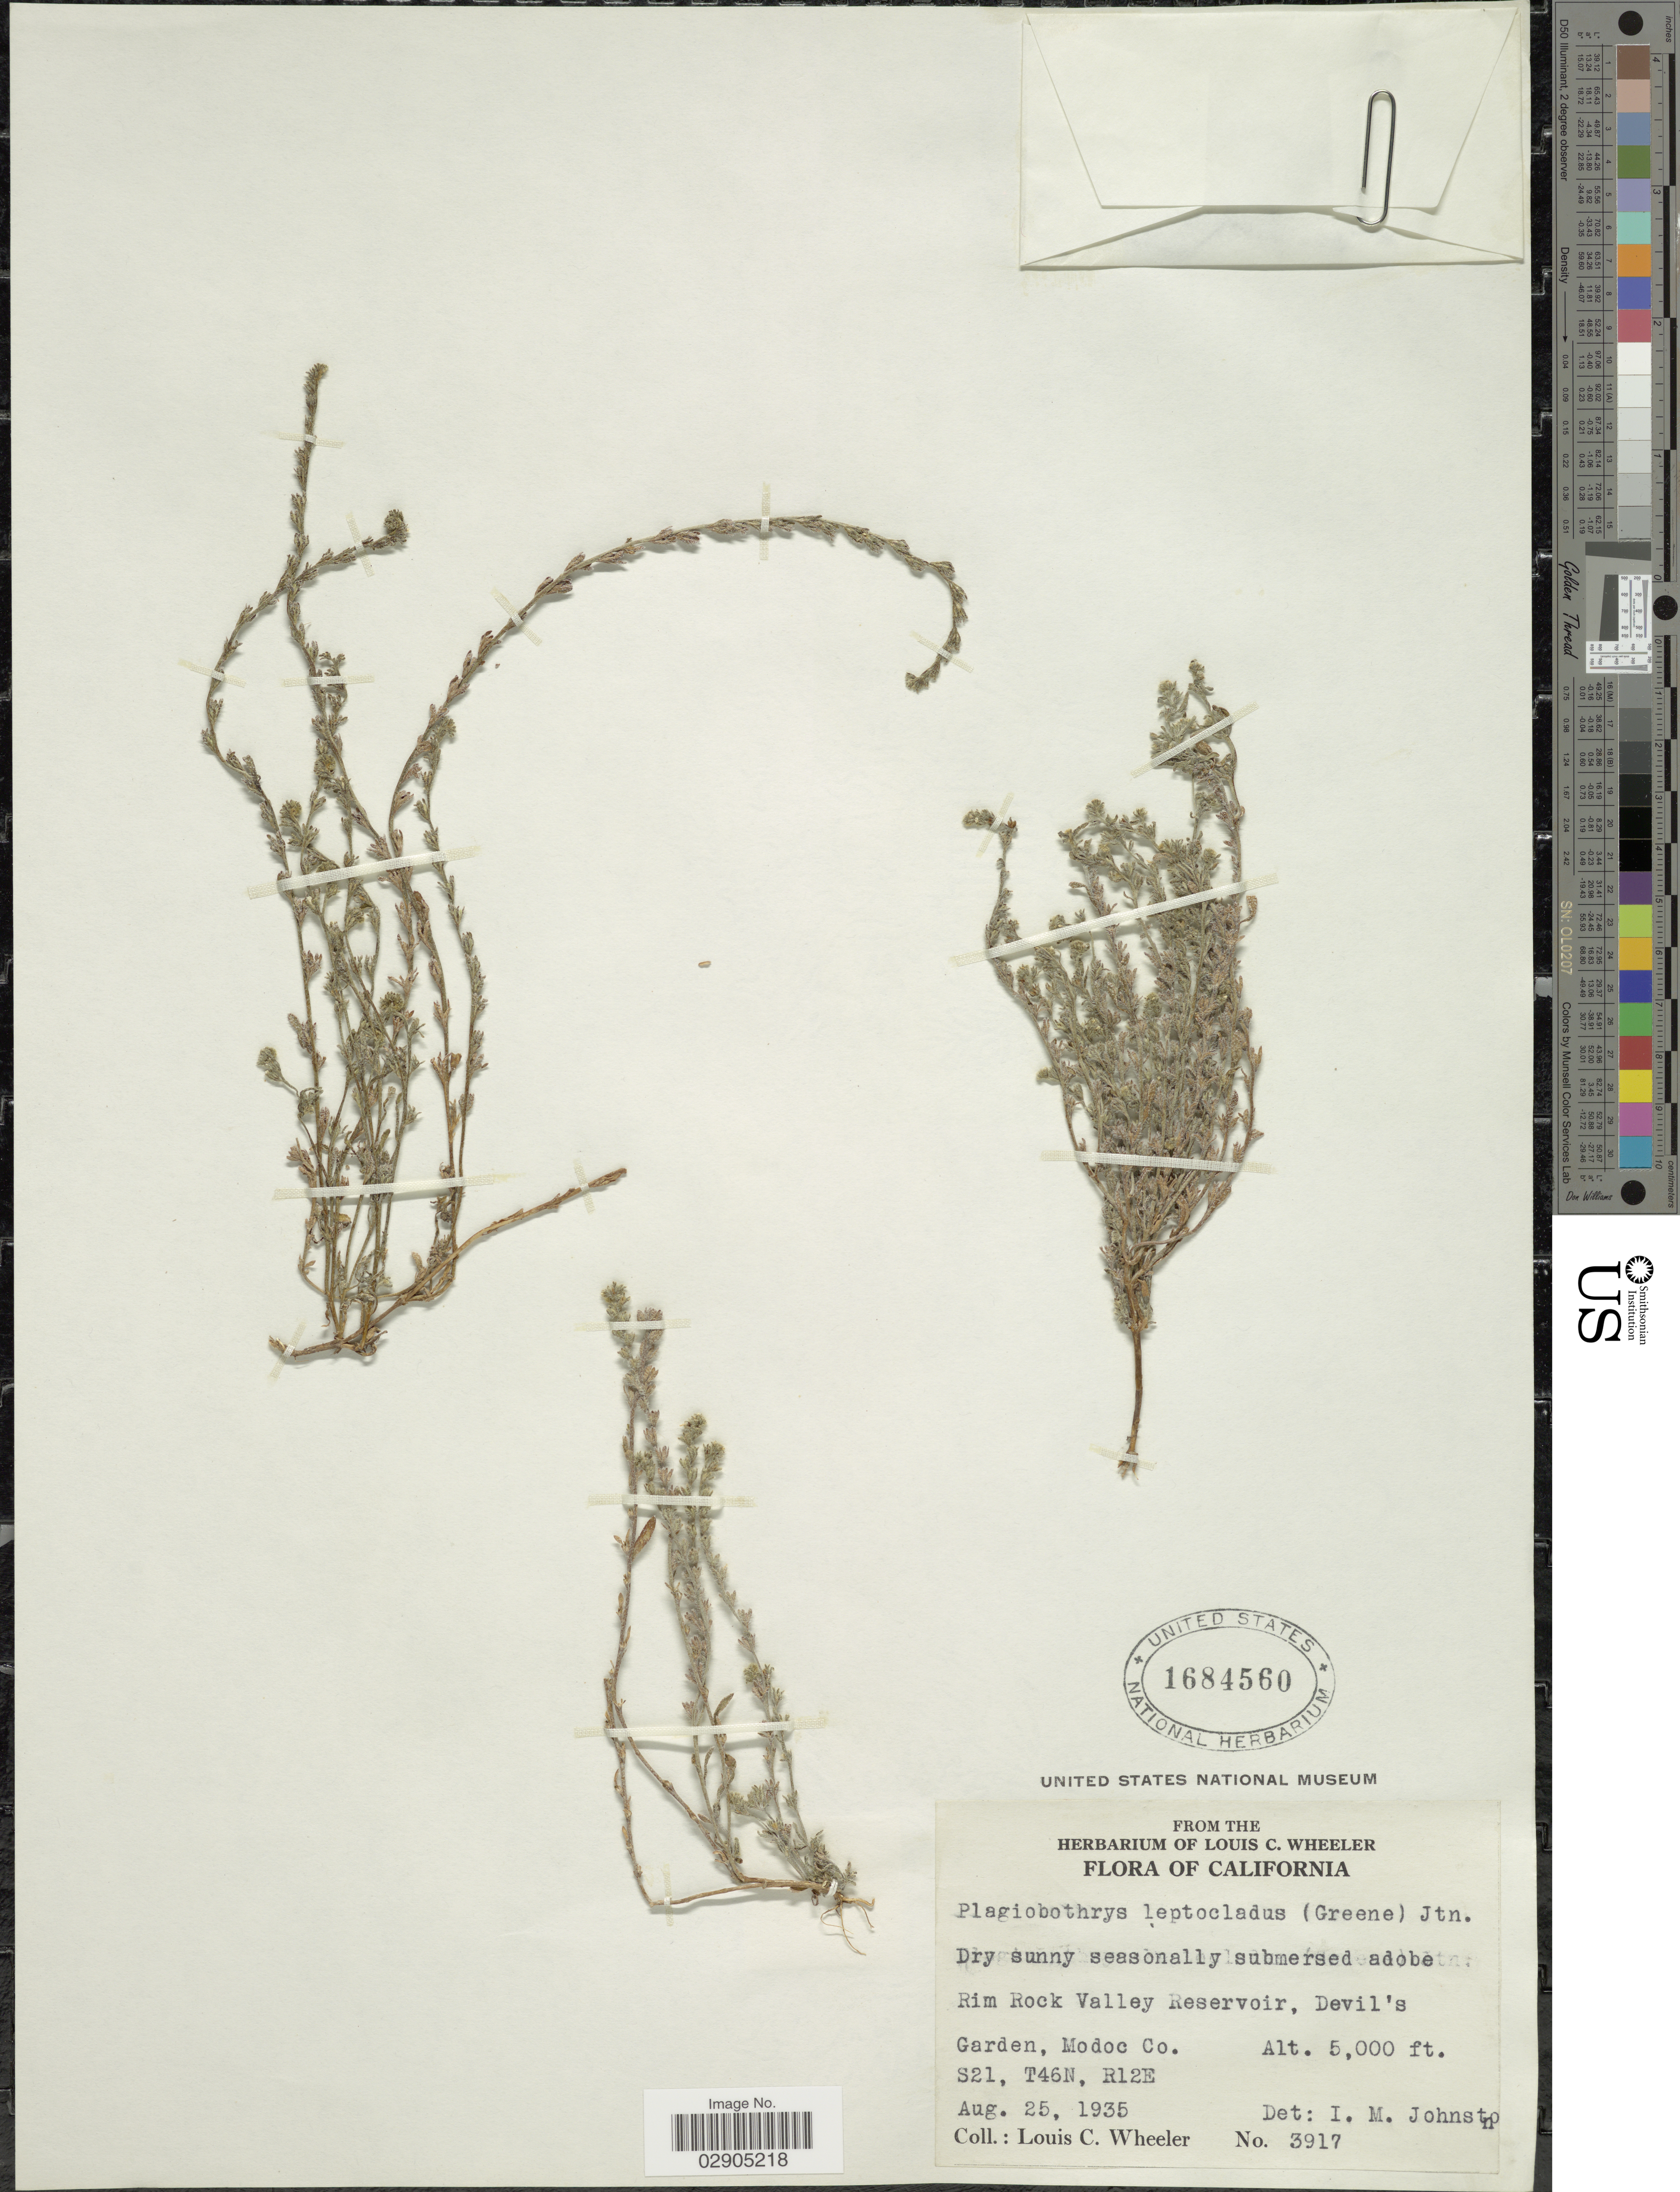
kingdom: Plantae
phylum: Tracheophyta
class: Magnoliopsida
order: Boraginales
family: Boraginaceae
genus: Allocarya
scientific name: Allocarya leptoclada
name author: Greene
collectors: L. C. Wheeler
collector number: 3917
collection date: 1935-08-25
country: United States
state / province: California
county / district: Modoc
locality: Rim Rock Valley Reservoir, Devil's Garden, Modoc Co. S21, T46N, R12E.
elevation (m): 1524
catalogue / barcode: US 1684560